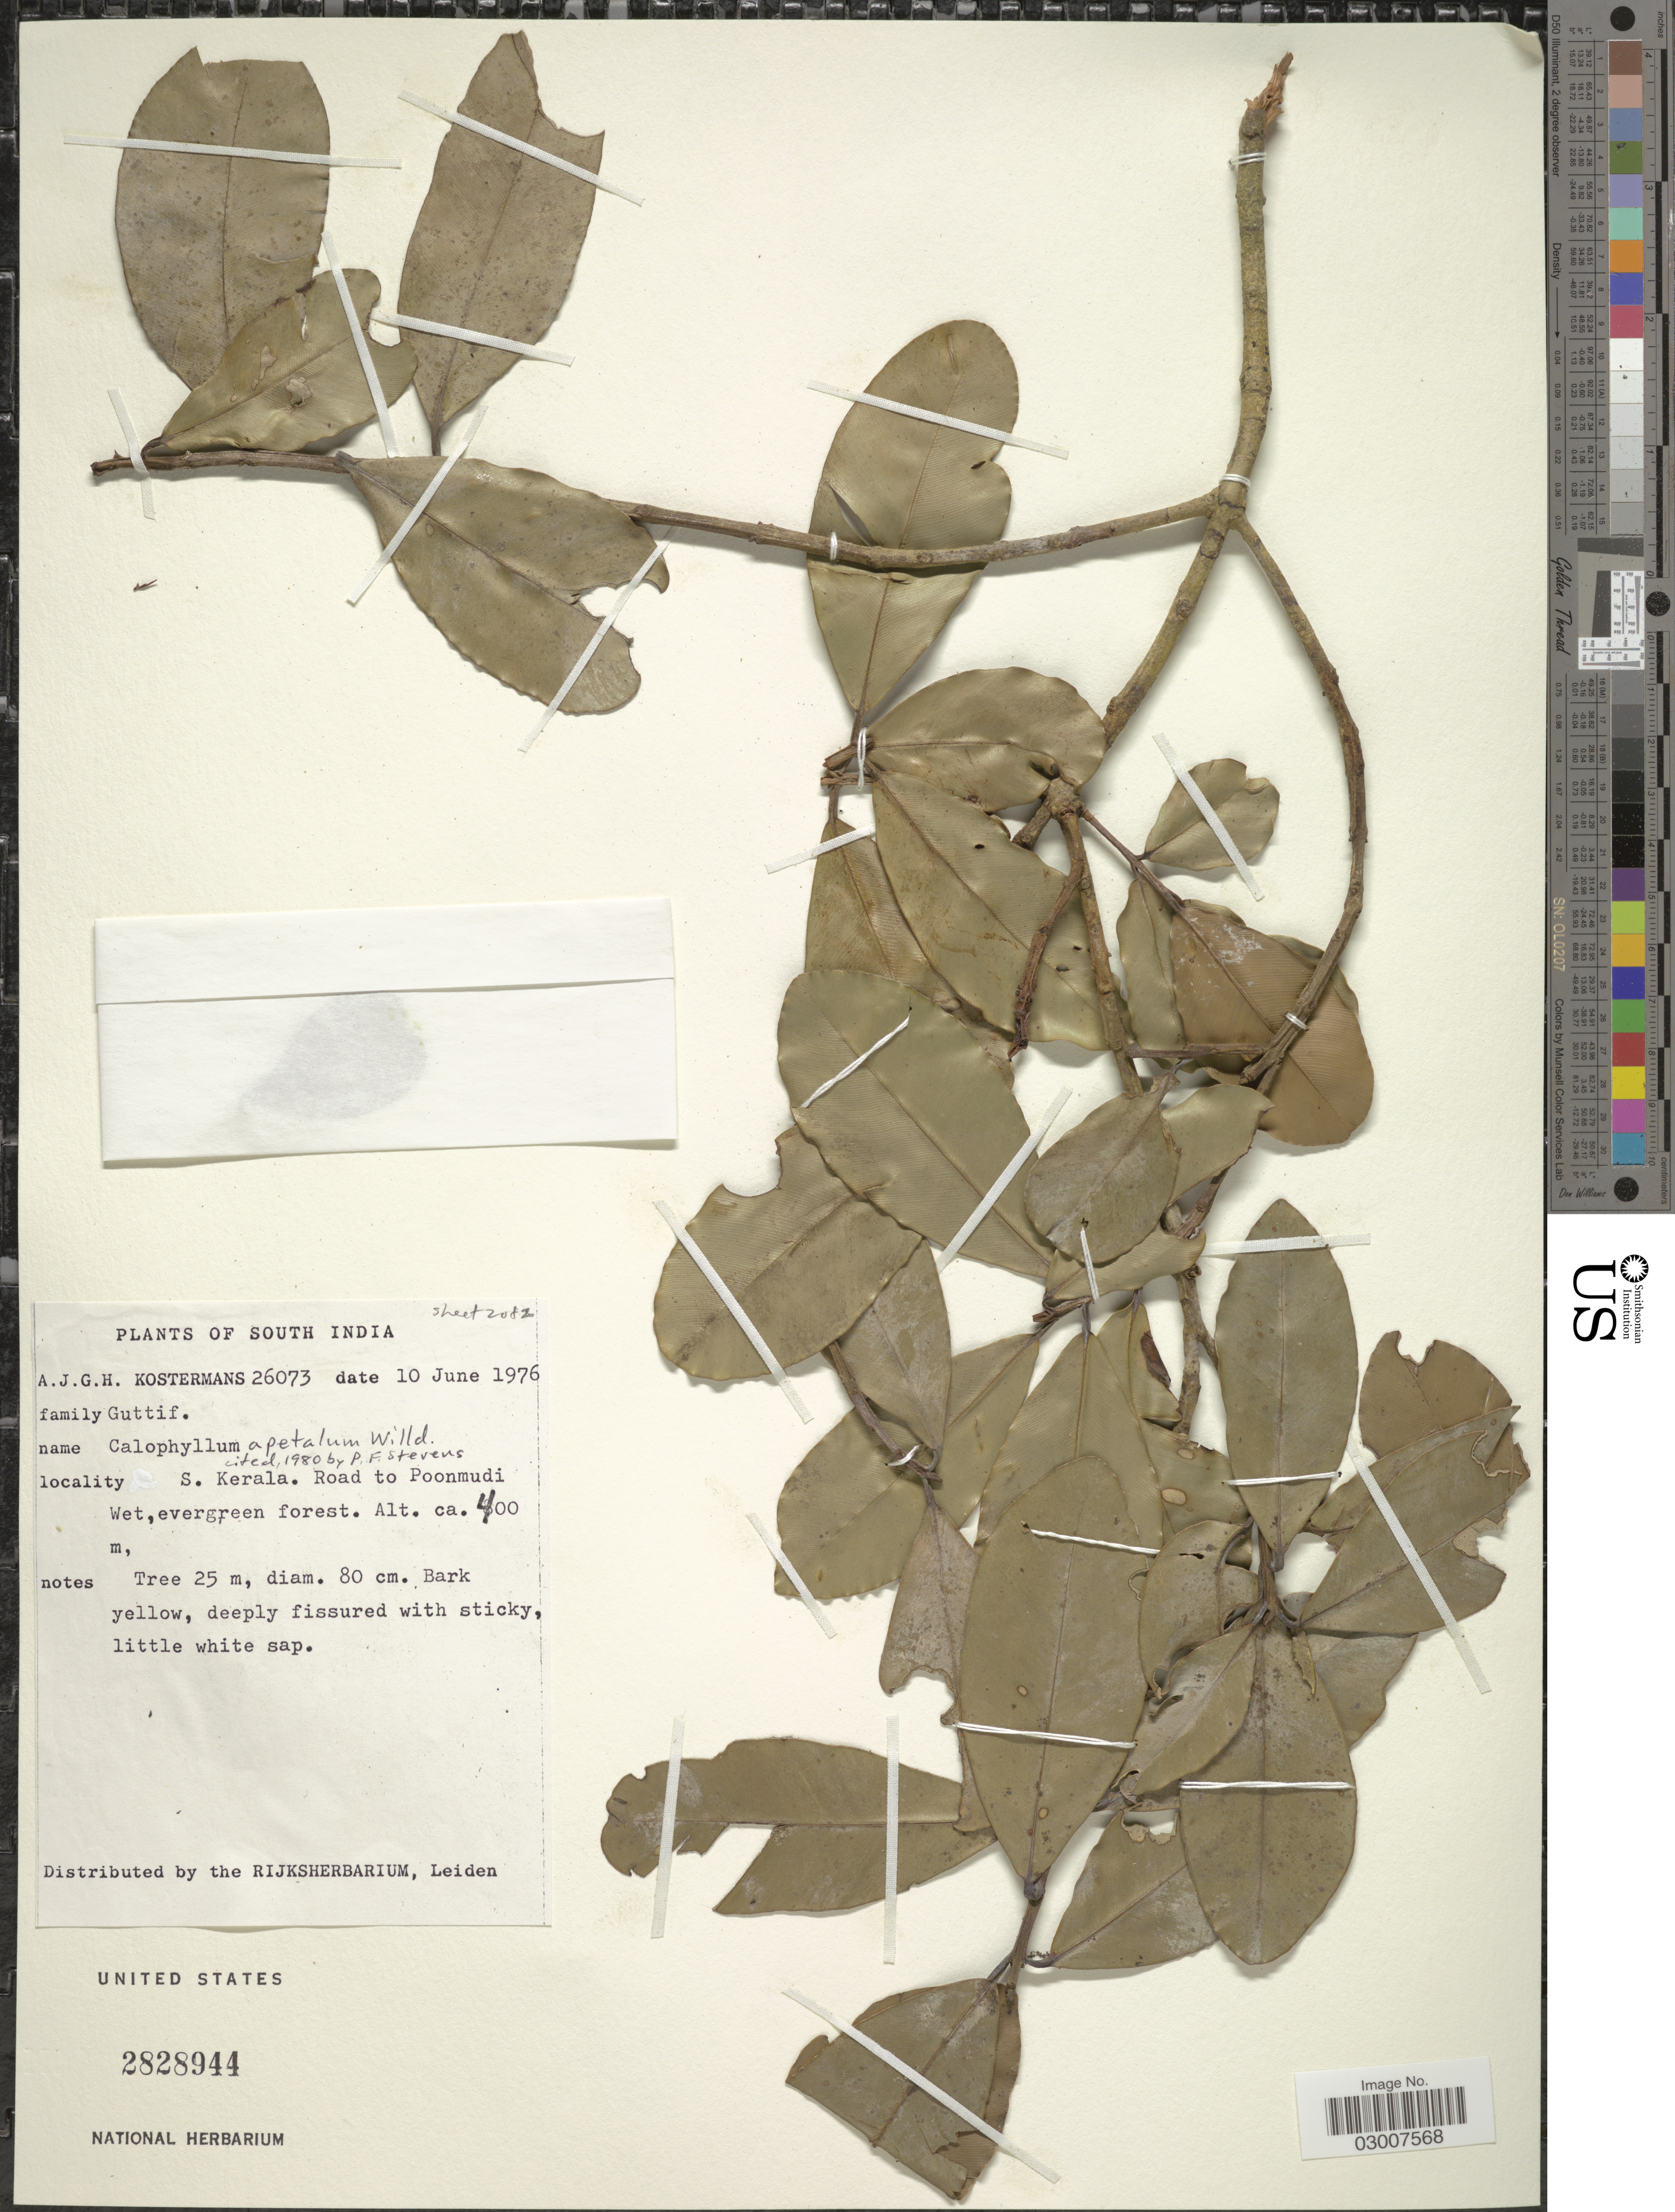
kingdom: Plantae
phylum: Tracheophyta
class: Magnoliopsida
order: Malpighiales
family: Calophyllaceae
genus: Calophyllum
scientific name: Calophyllum apetalum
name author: Willd.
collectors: A. J. G. Kostermans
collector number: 26073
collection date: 1976-06-10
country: India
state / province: Kerala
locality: South India. S. Kerala. Road to Poonmudi Wet.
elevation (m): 400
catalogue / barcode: US 2828944